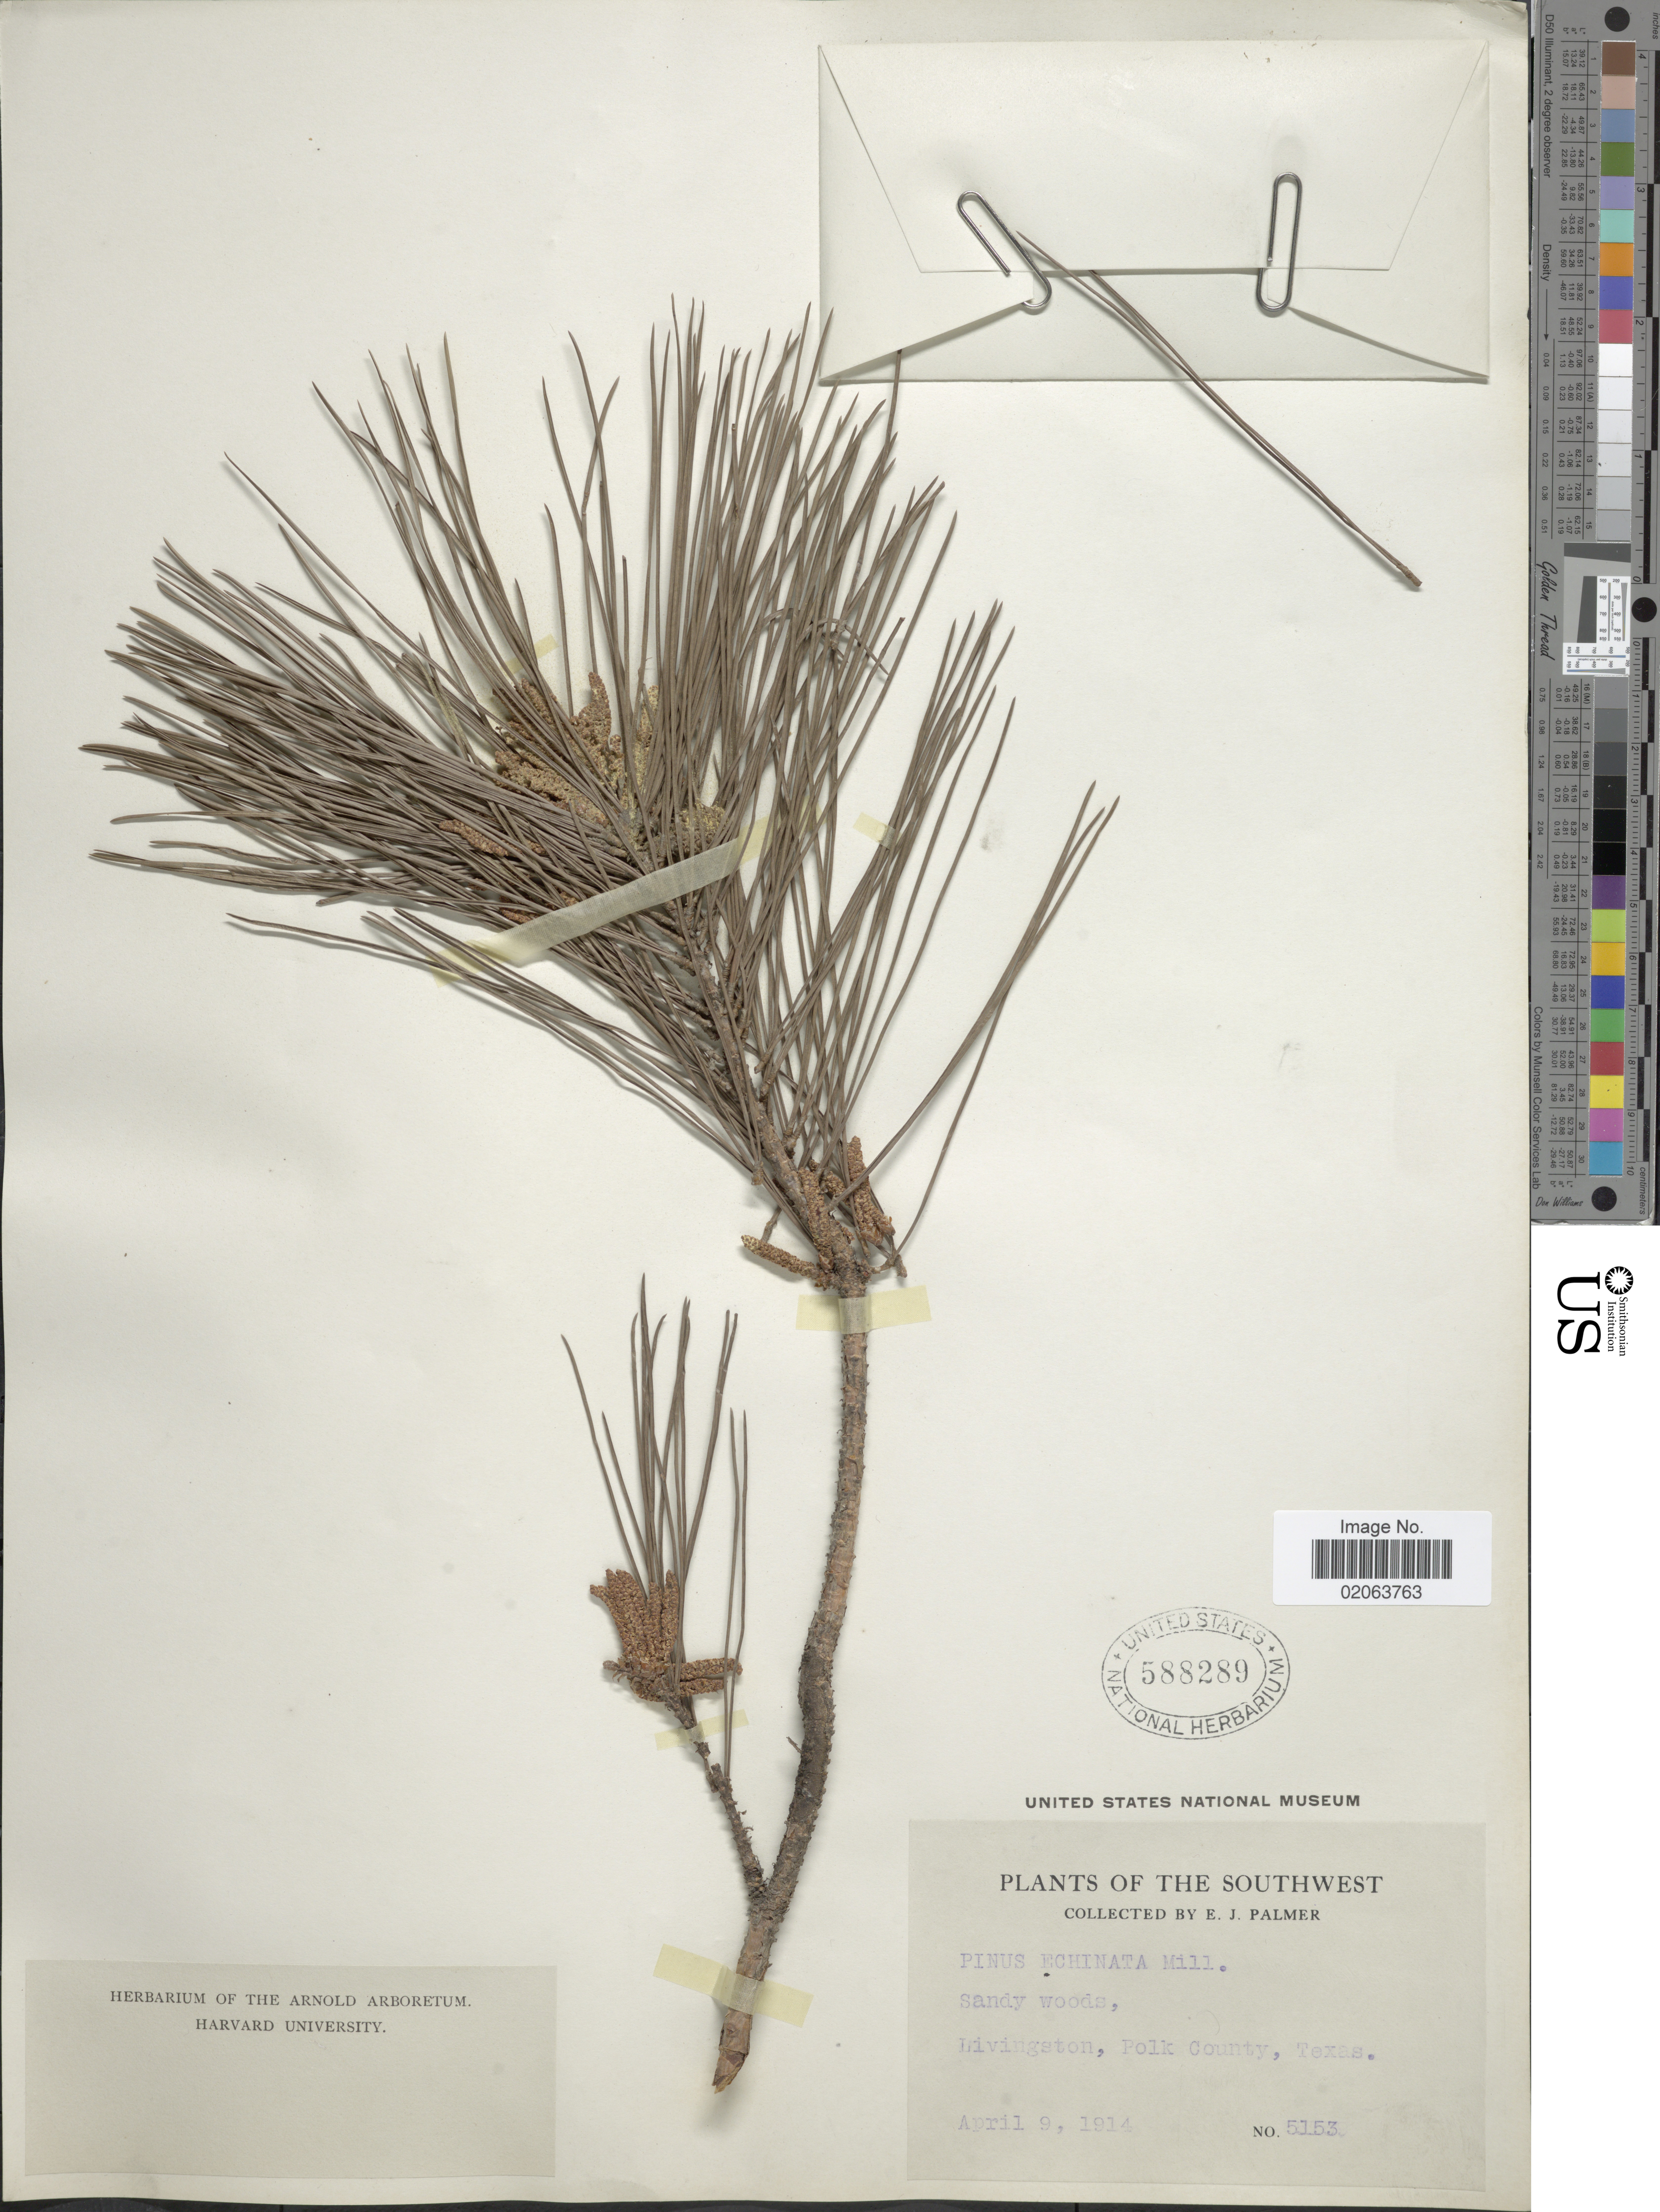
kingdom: Plantae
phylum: Tracheophyta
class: Pinopsida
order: Pinales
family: Pinaceae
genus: Pinus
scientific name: Pinus echinata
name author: Mill.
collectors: E. J. Palmer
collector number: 5153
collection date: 1914-04-09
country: United States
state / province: Texas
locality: Southwest. Livingston, Polk County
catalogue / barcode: US 588289